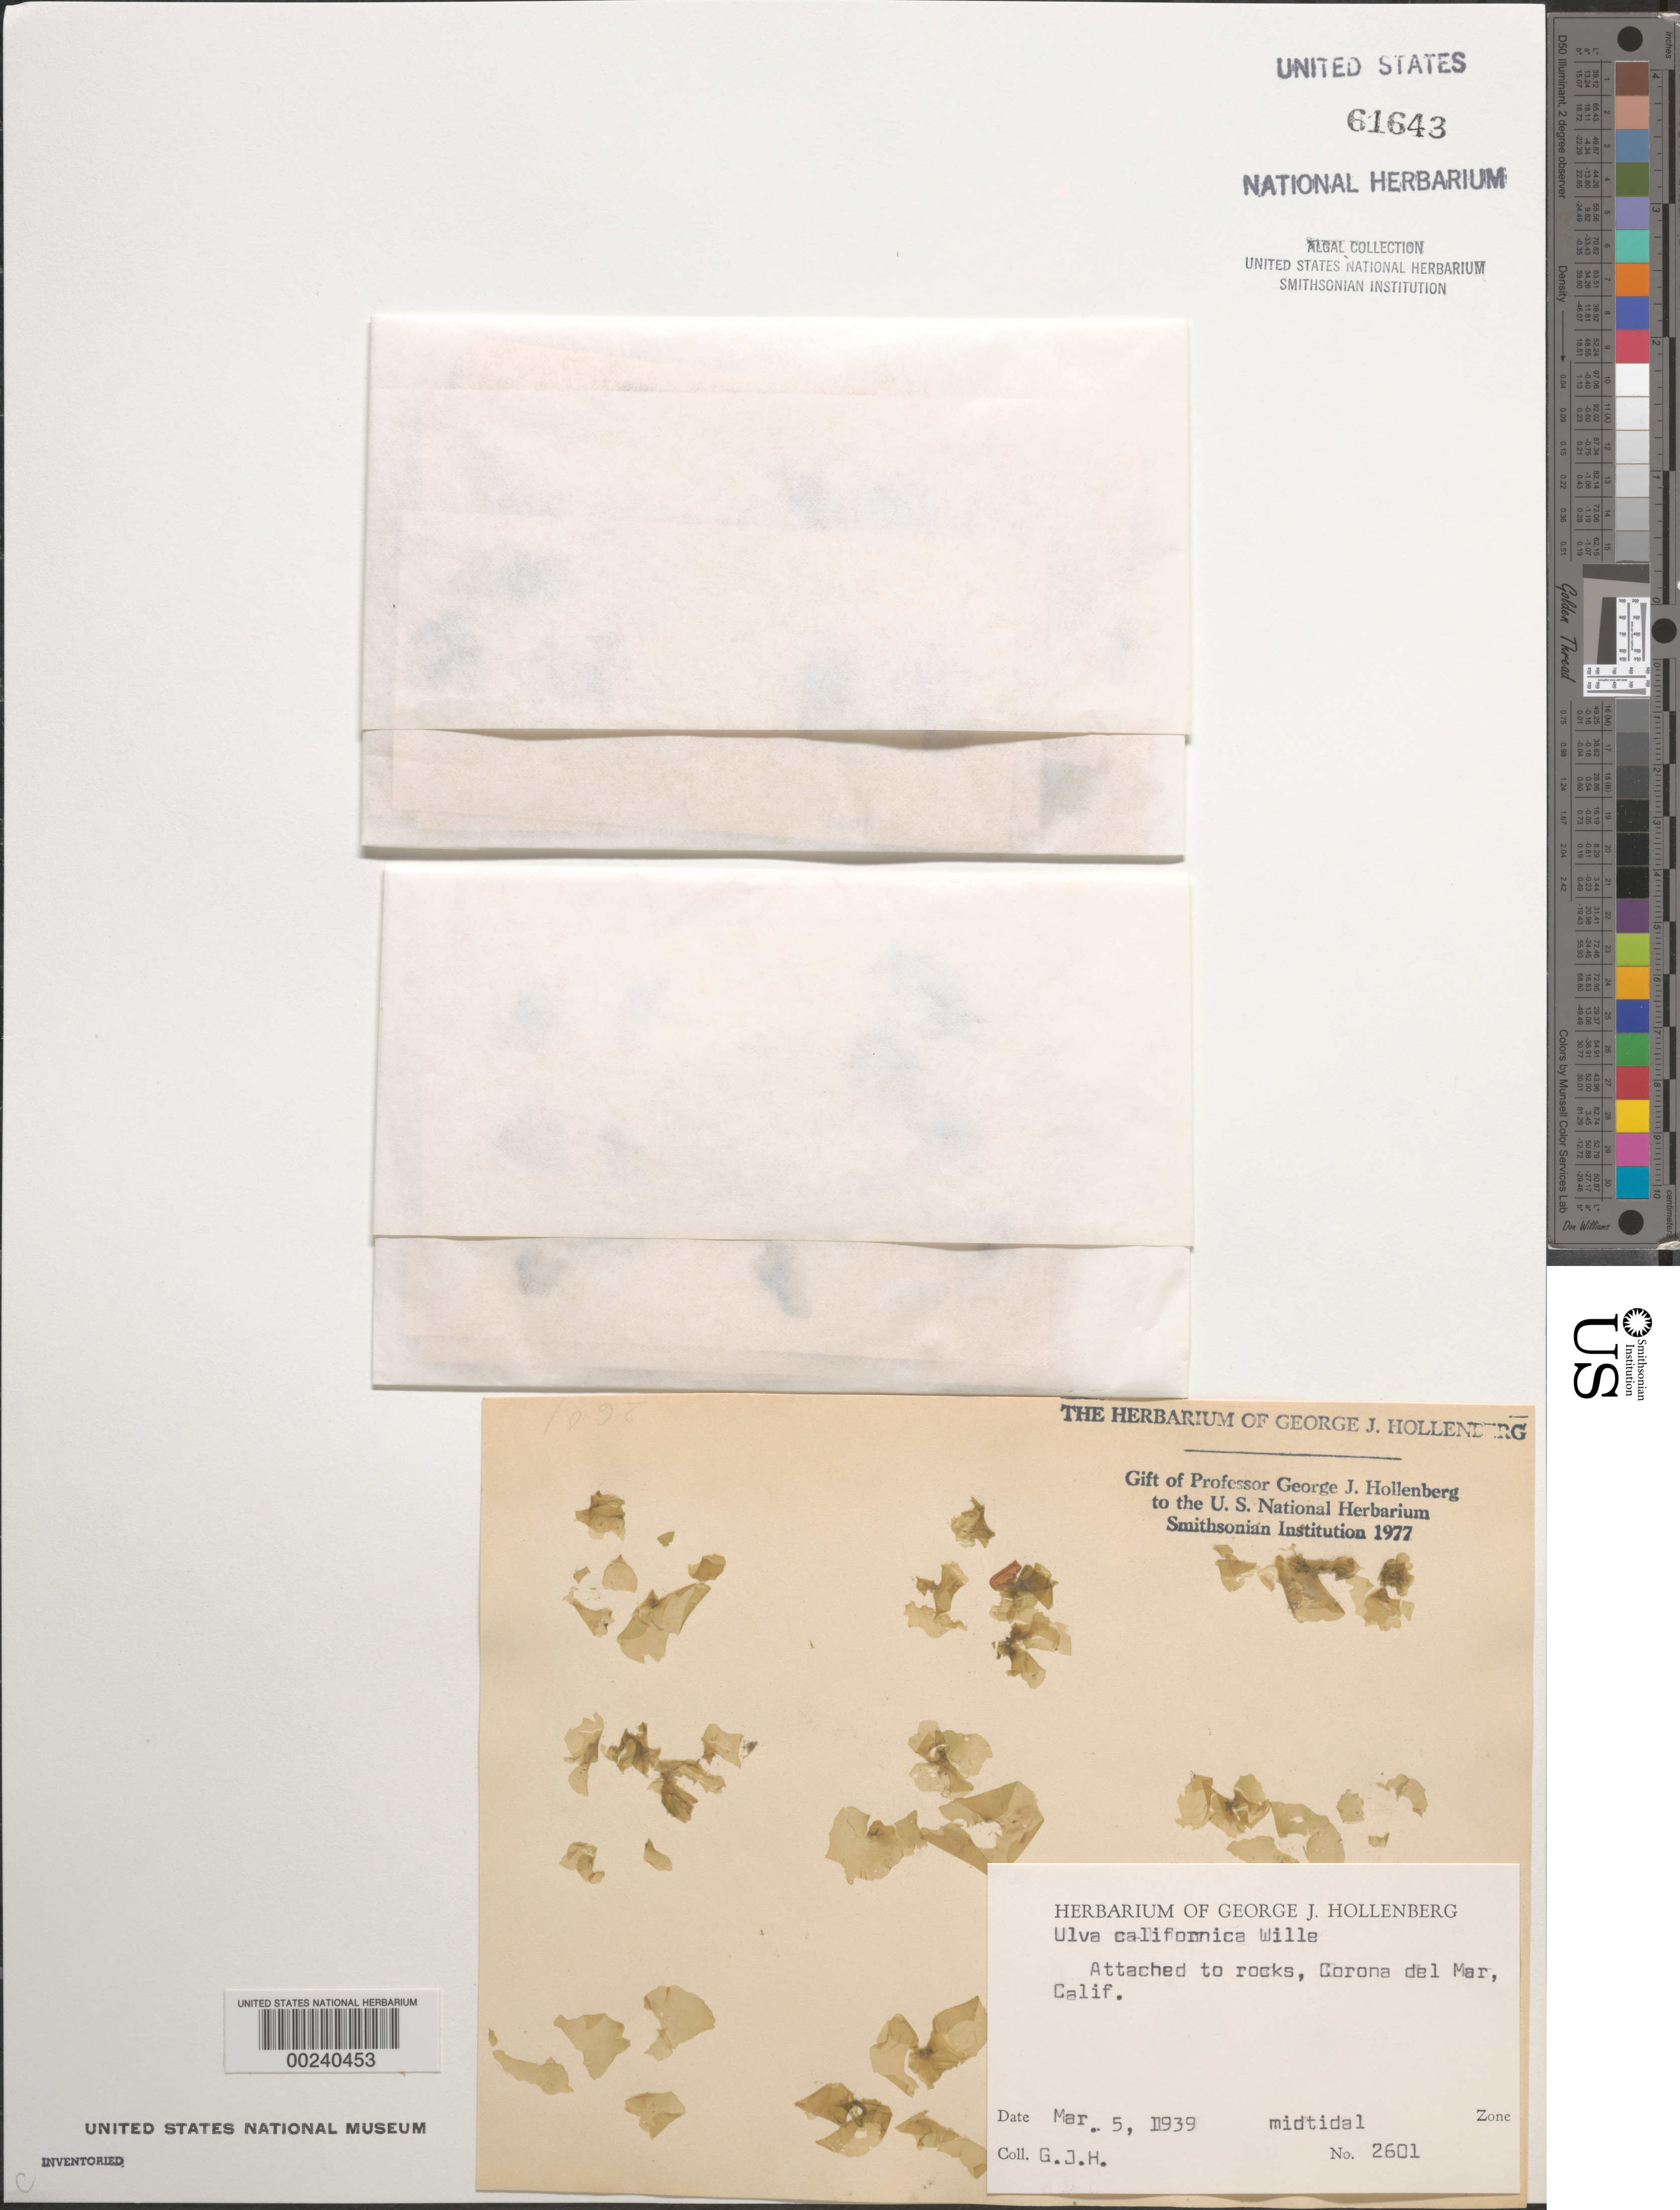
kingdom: Plantae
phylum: Chlorophyta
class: Ulvophyceae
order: Ulvales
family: Ulvaceae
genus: Ulva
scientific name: Ulva californica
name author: N.Wille in Collins et al.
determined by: Hollenberg, George J.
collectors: G. Hollenberg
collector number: GJH 2601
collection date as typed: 05 Mar 1939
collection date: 1939-03-05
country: United States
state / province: California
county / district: Orange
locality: Corona del Mar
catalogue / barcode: US 61643